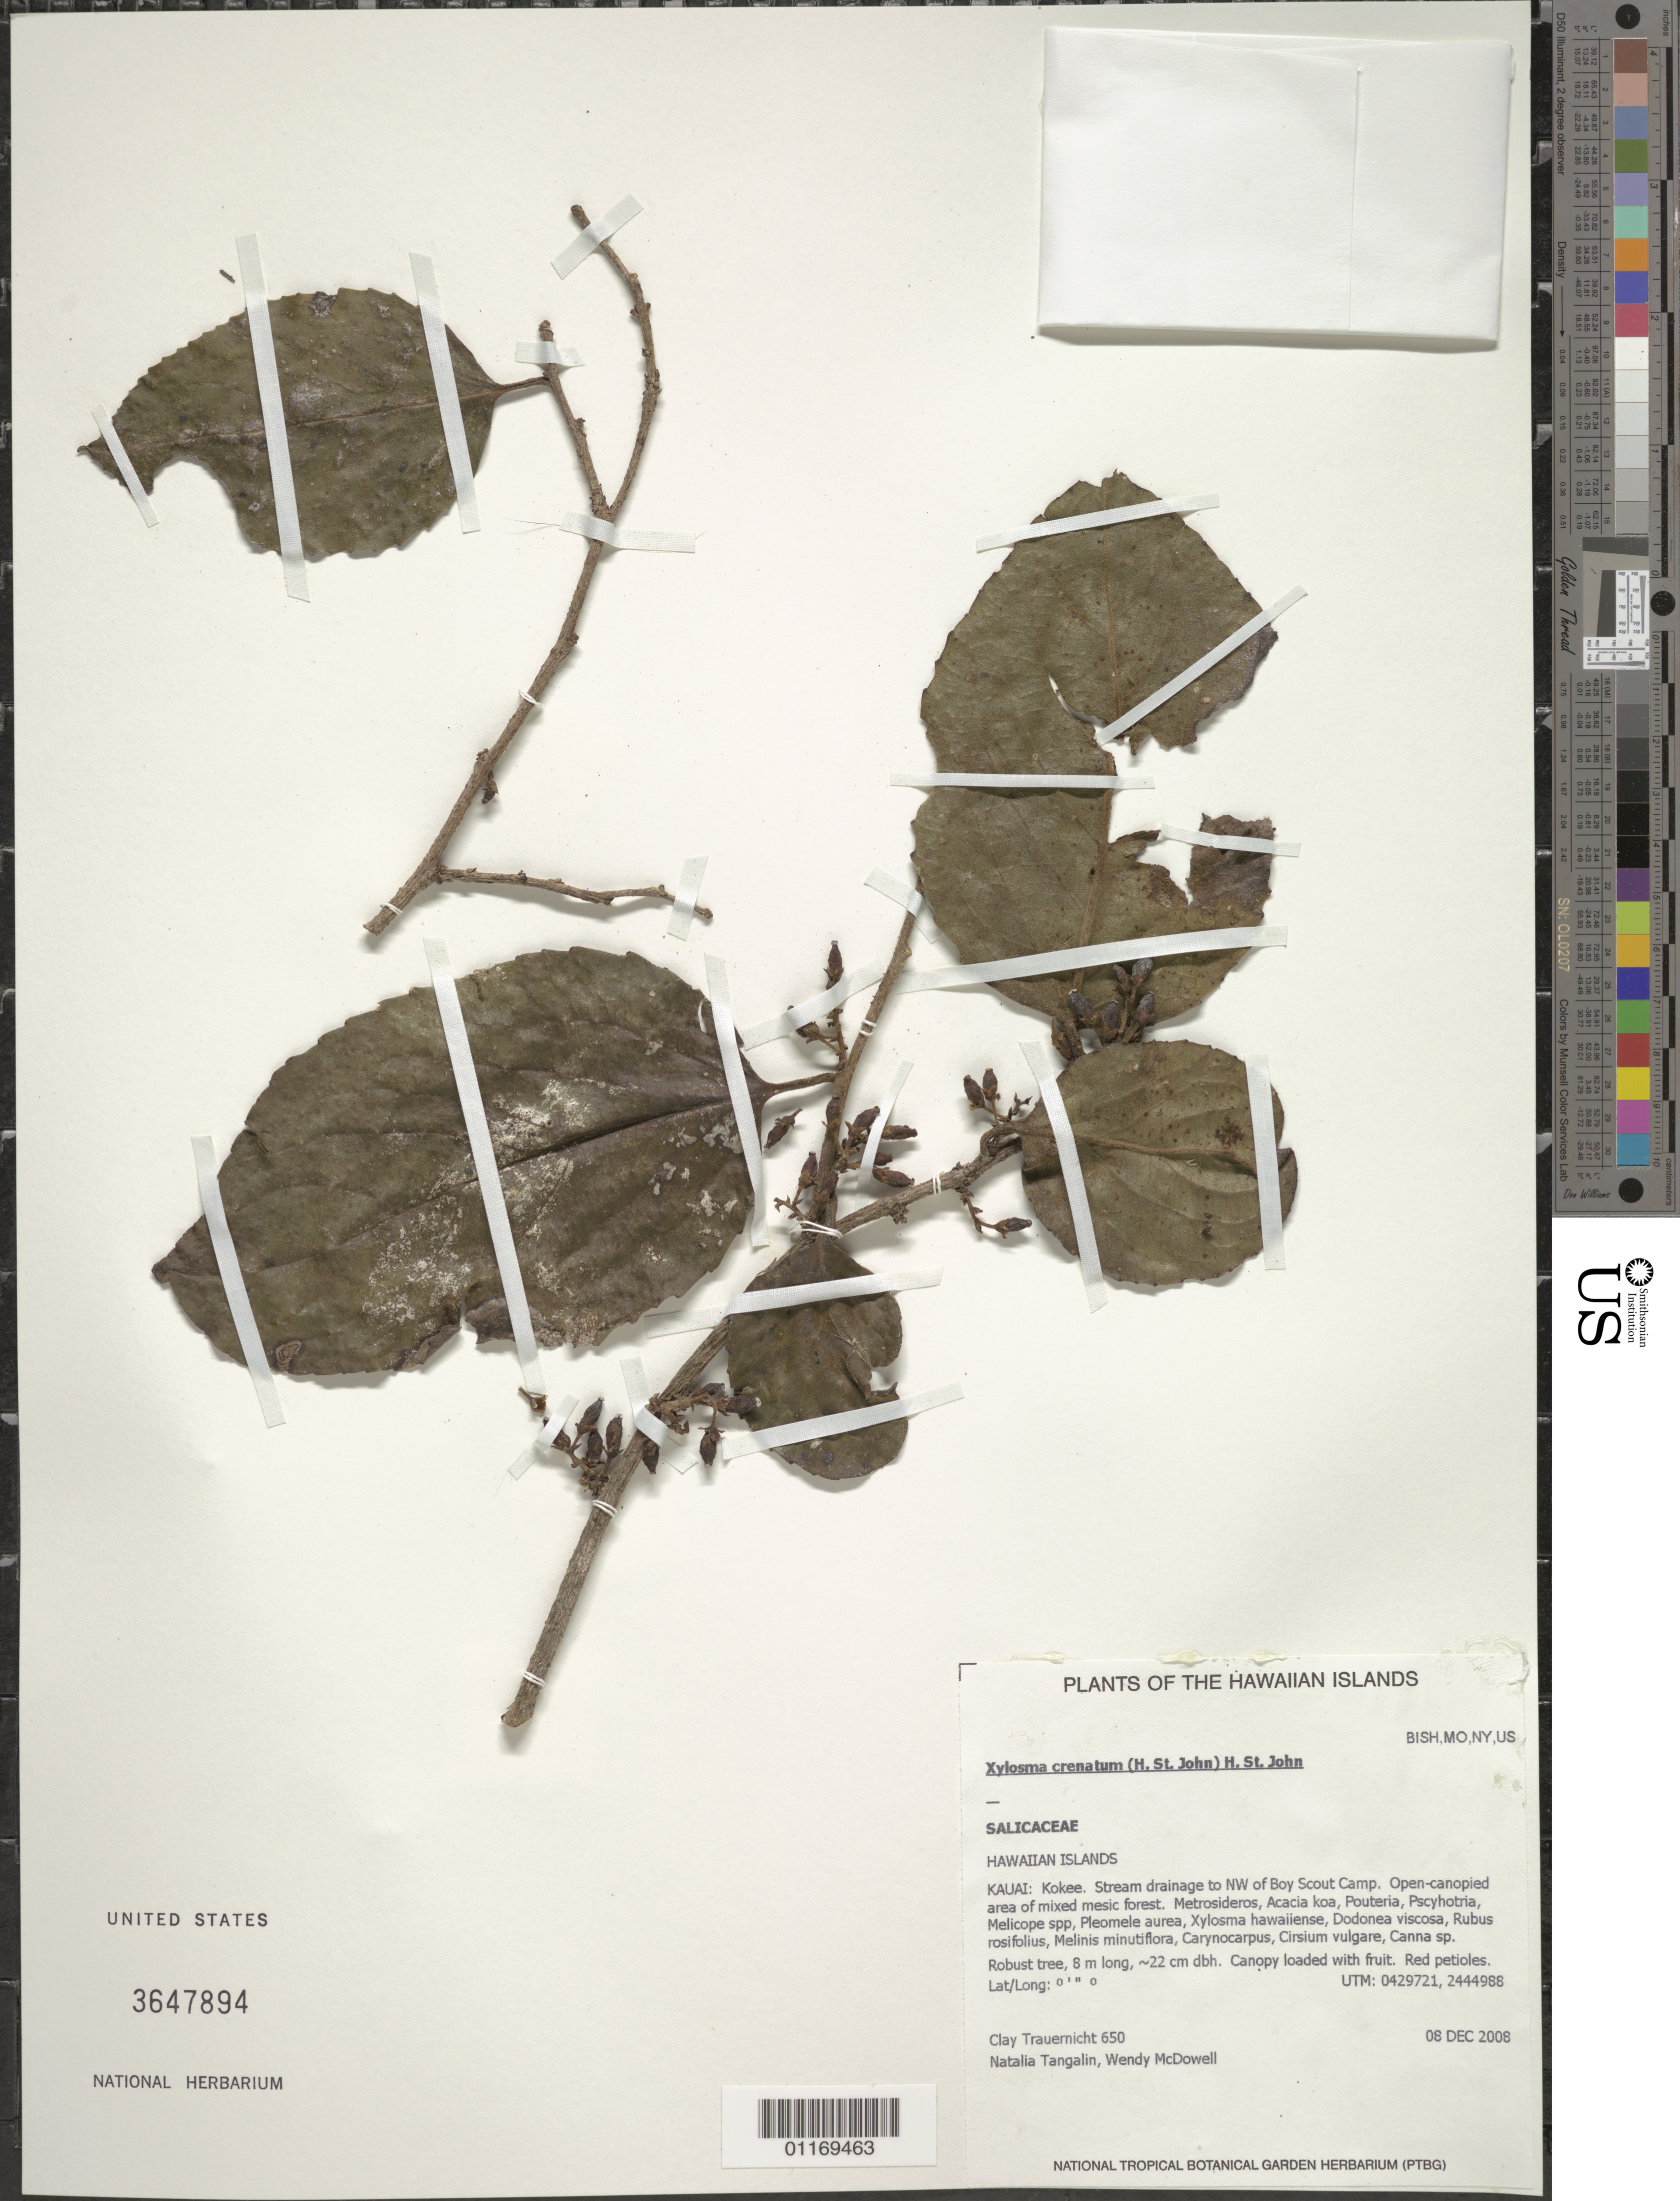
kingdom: Plantae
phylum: Tracheophyta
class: Magnoliopsida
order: Malpighiales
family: Salicaceae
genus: Xylosma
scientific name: Xylosma crenata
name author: (H. St. John) H. St. John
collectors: C. Trauernicht, N. Tangalin & W. McDowell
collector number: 650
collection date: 2008-12-08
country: United States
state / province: Hawaii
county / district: Kauai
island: Kaua'i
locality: Kokee, stream drainage to NW of Boy Scout Camp.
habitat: Mixed mesic forest.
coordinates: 0429721, 2444988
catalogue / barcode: US 3647894